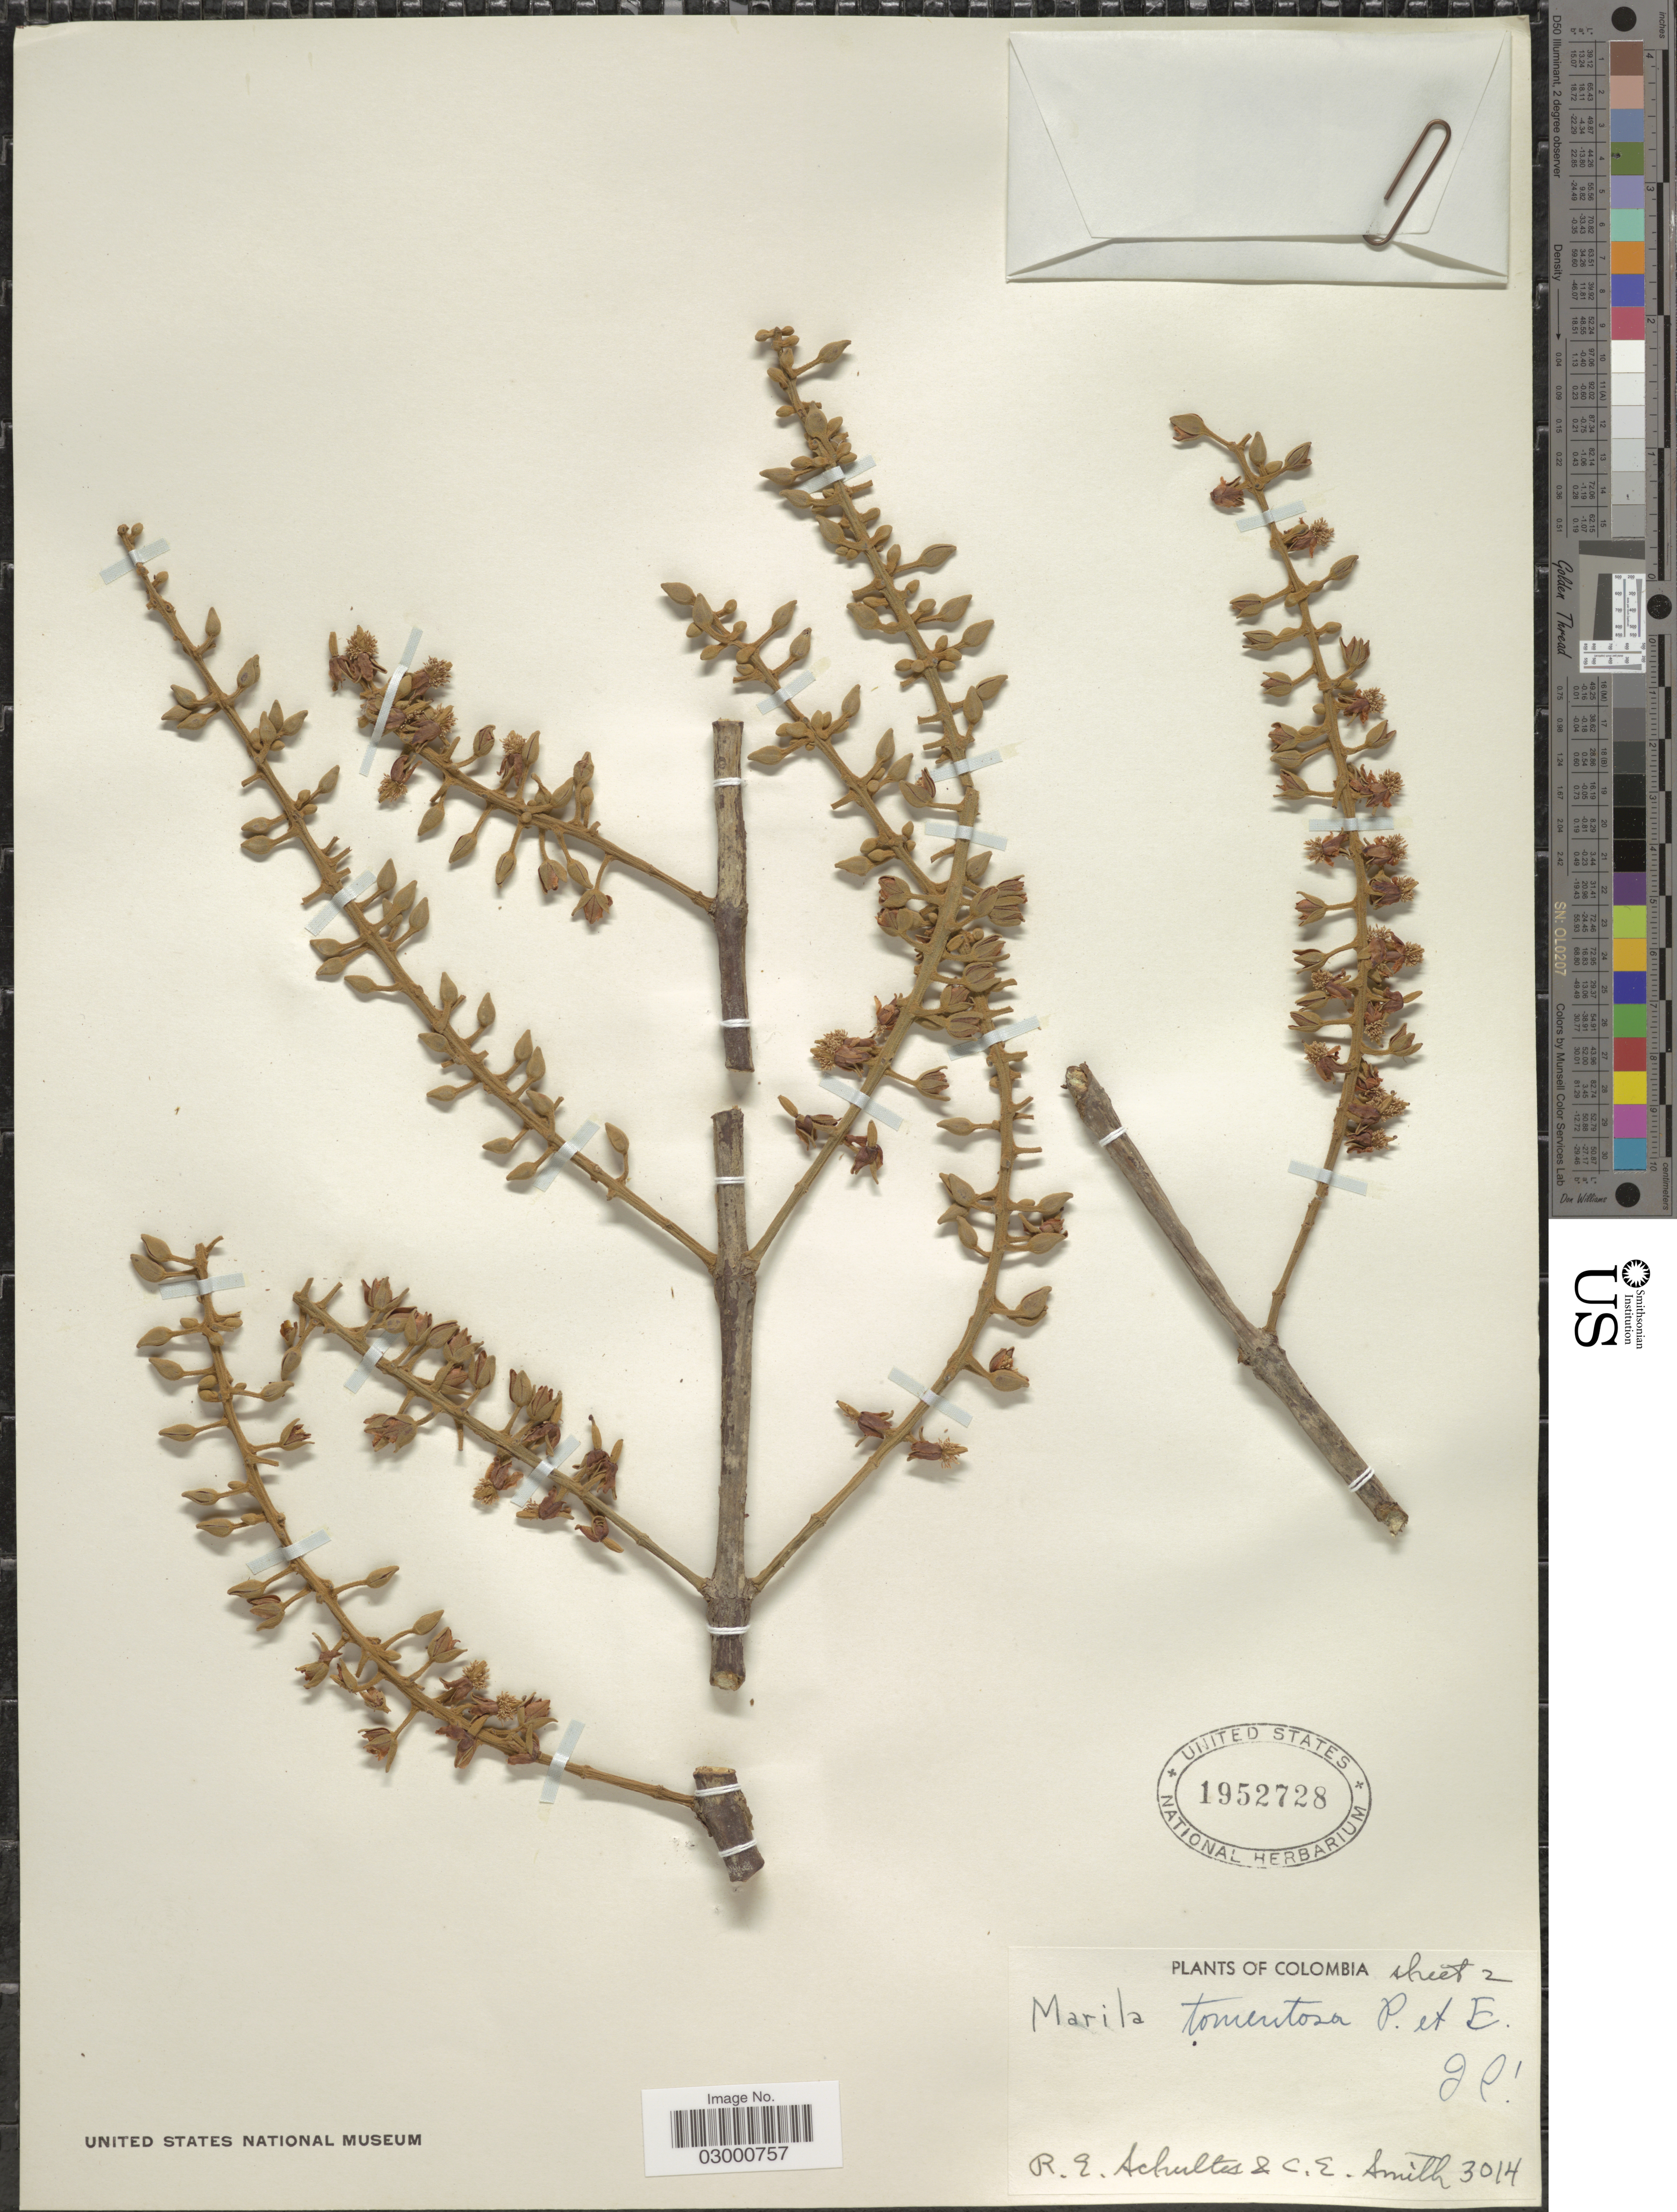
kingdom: Plantae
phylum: Tracheophyta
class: Magnoliopsida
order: Malpighiales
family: Calophyllaceae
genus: Marila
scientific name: Marila tomentosa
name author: Poepp.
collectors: R. E. Schultes & C. E. Smith Jr.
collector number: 3014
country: Colombia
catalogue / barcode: US 1952728